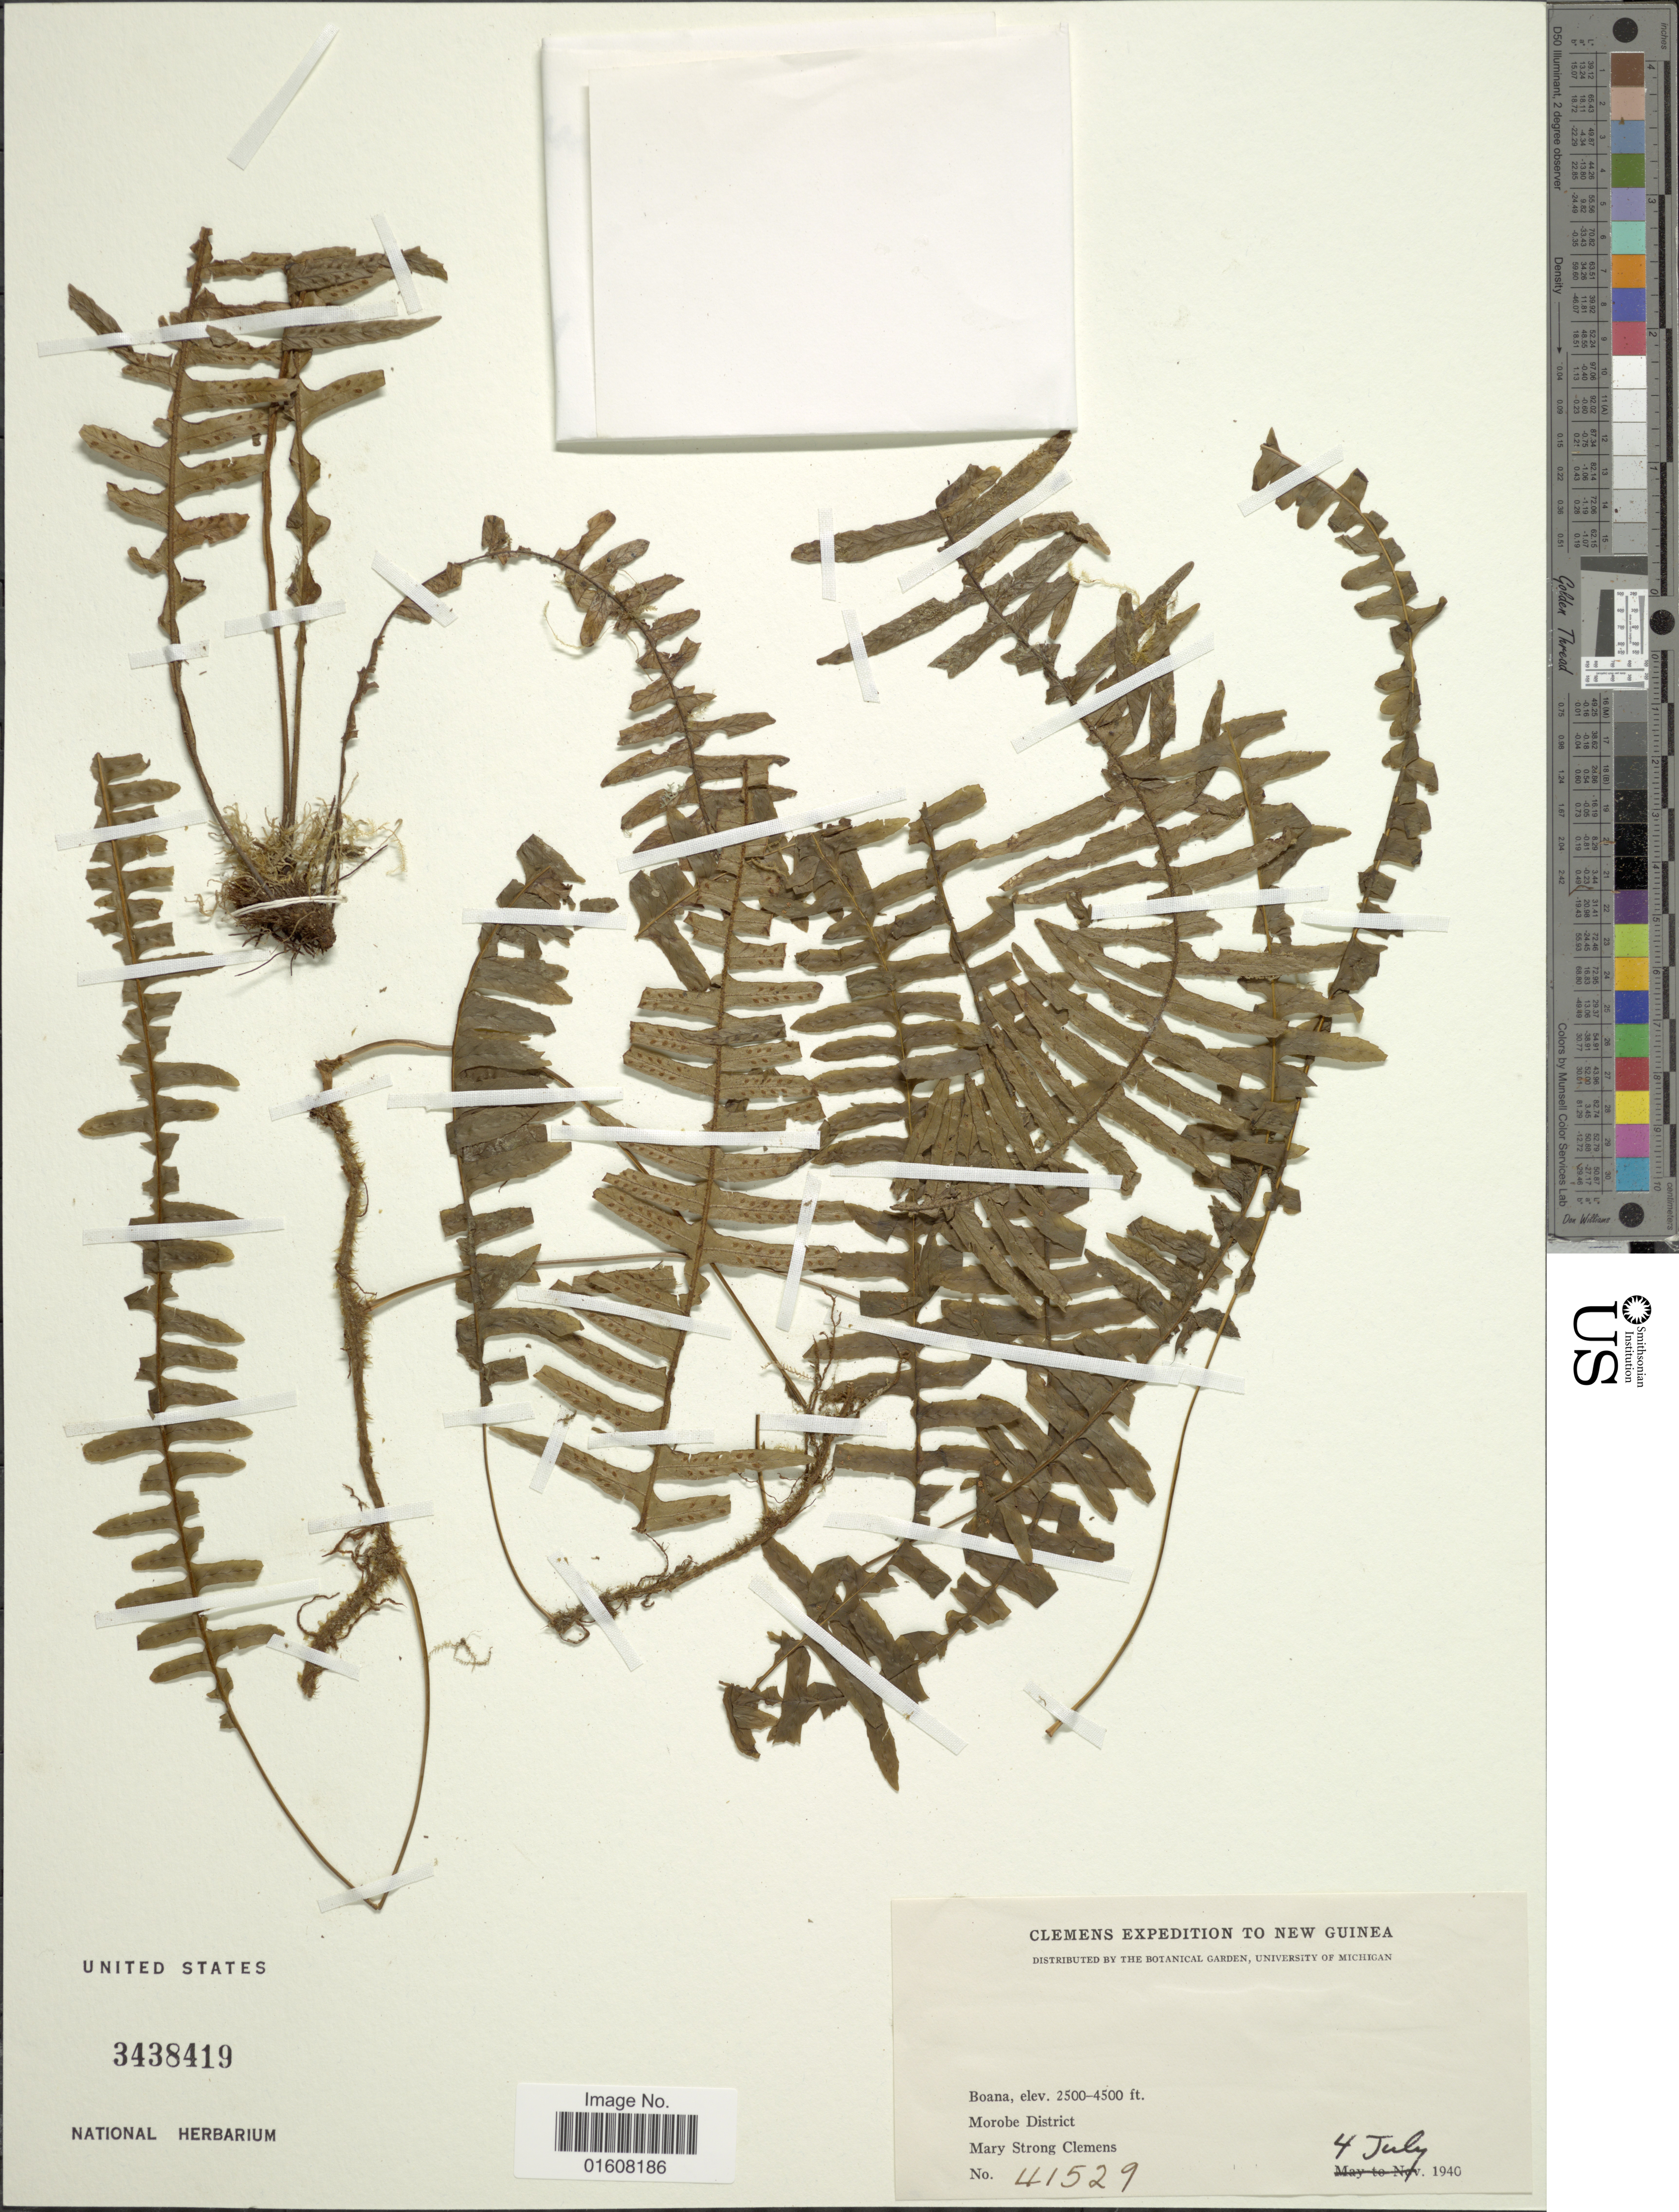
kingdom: Plantae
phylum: Tracheophyta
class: Polypodiopsida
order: Polypodiales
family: Polypodiaceae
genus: Grammitis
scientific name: Grammitis sp.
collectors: M. S. Clemens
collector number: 41529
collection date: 1940-07-04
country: Papua New Guinea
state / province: Morobe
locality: New Guinea. Boana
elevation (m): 762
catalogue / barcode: US 3438419